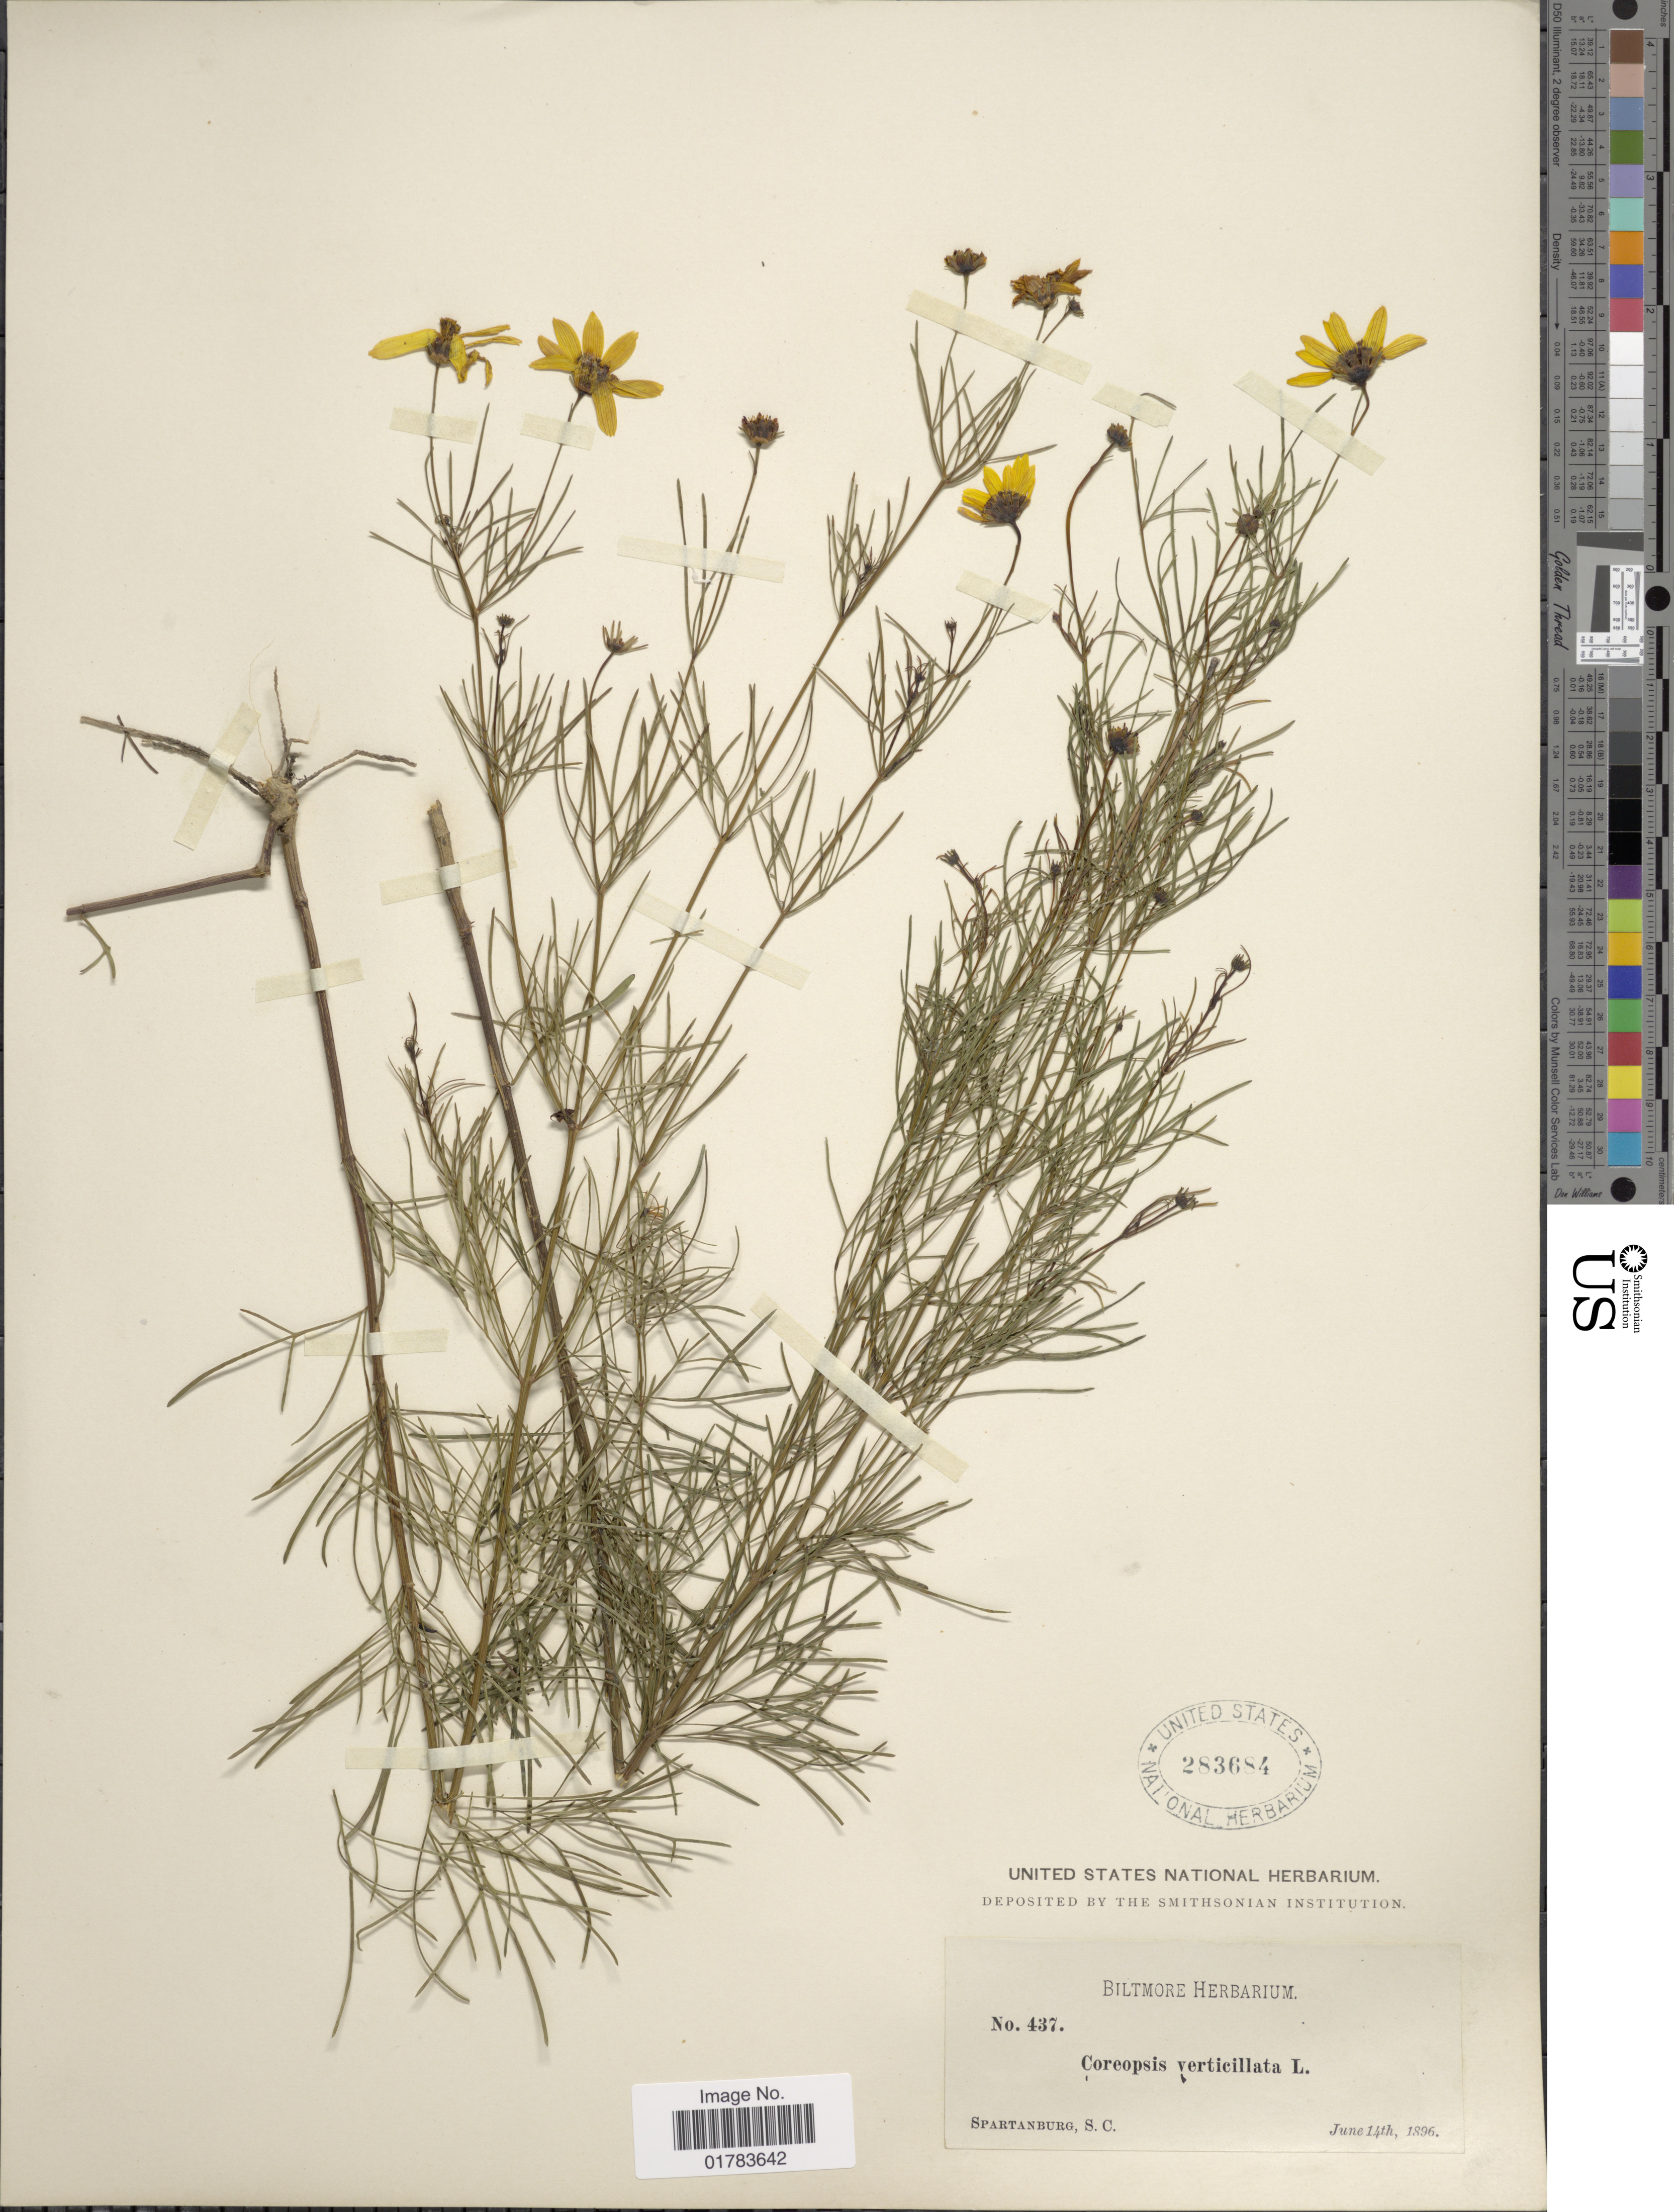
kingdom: Plantae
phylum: Tracheophyta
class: Magnoliopsida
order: Asterales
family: Asteraceae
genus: Coreopsis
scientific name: Coreopsis verticillata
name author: L.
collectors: ex herb. Biltmore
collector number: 437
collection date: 1896-06-14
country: United States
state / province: South Carolina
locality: Spartanburg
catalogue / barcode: US 283684